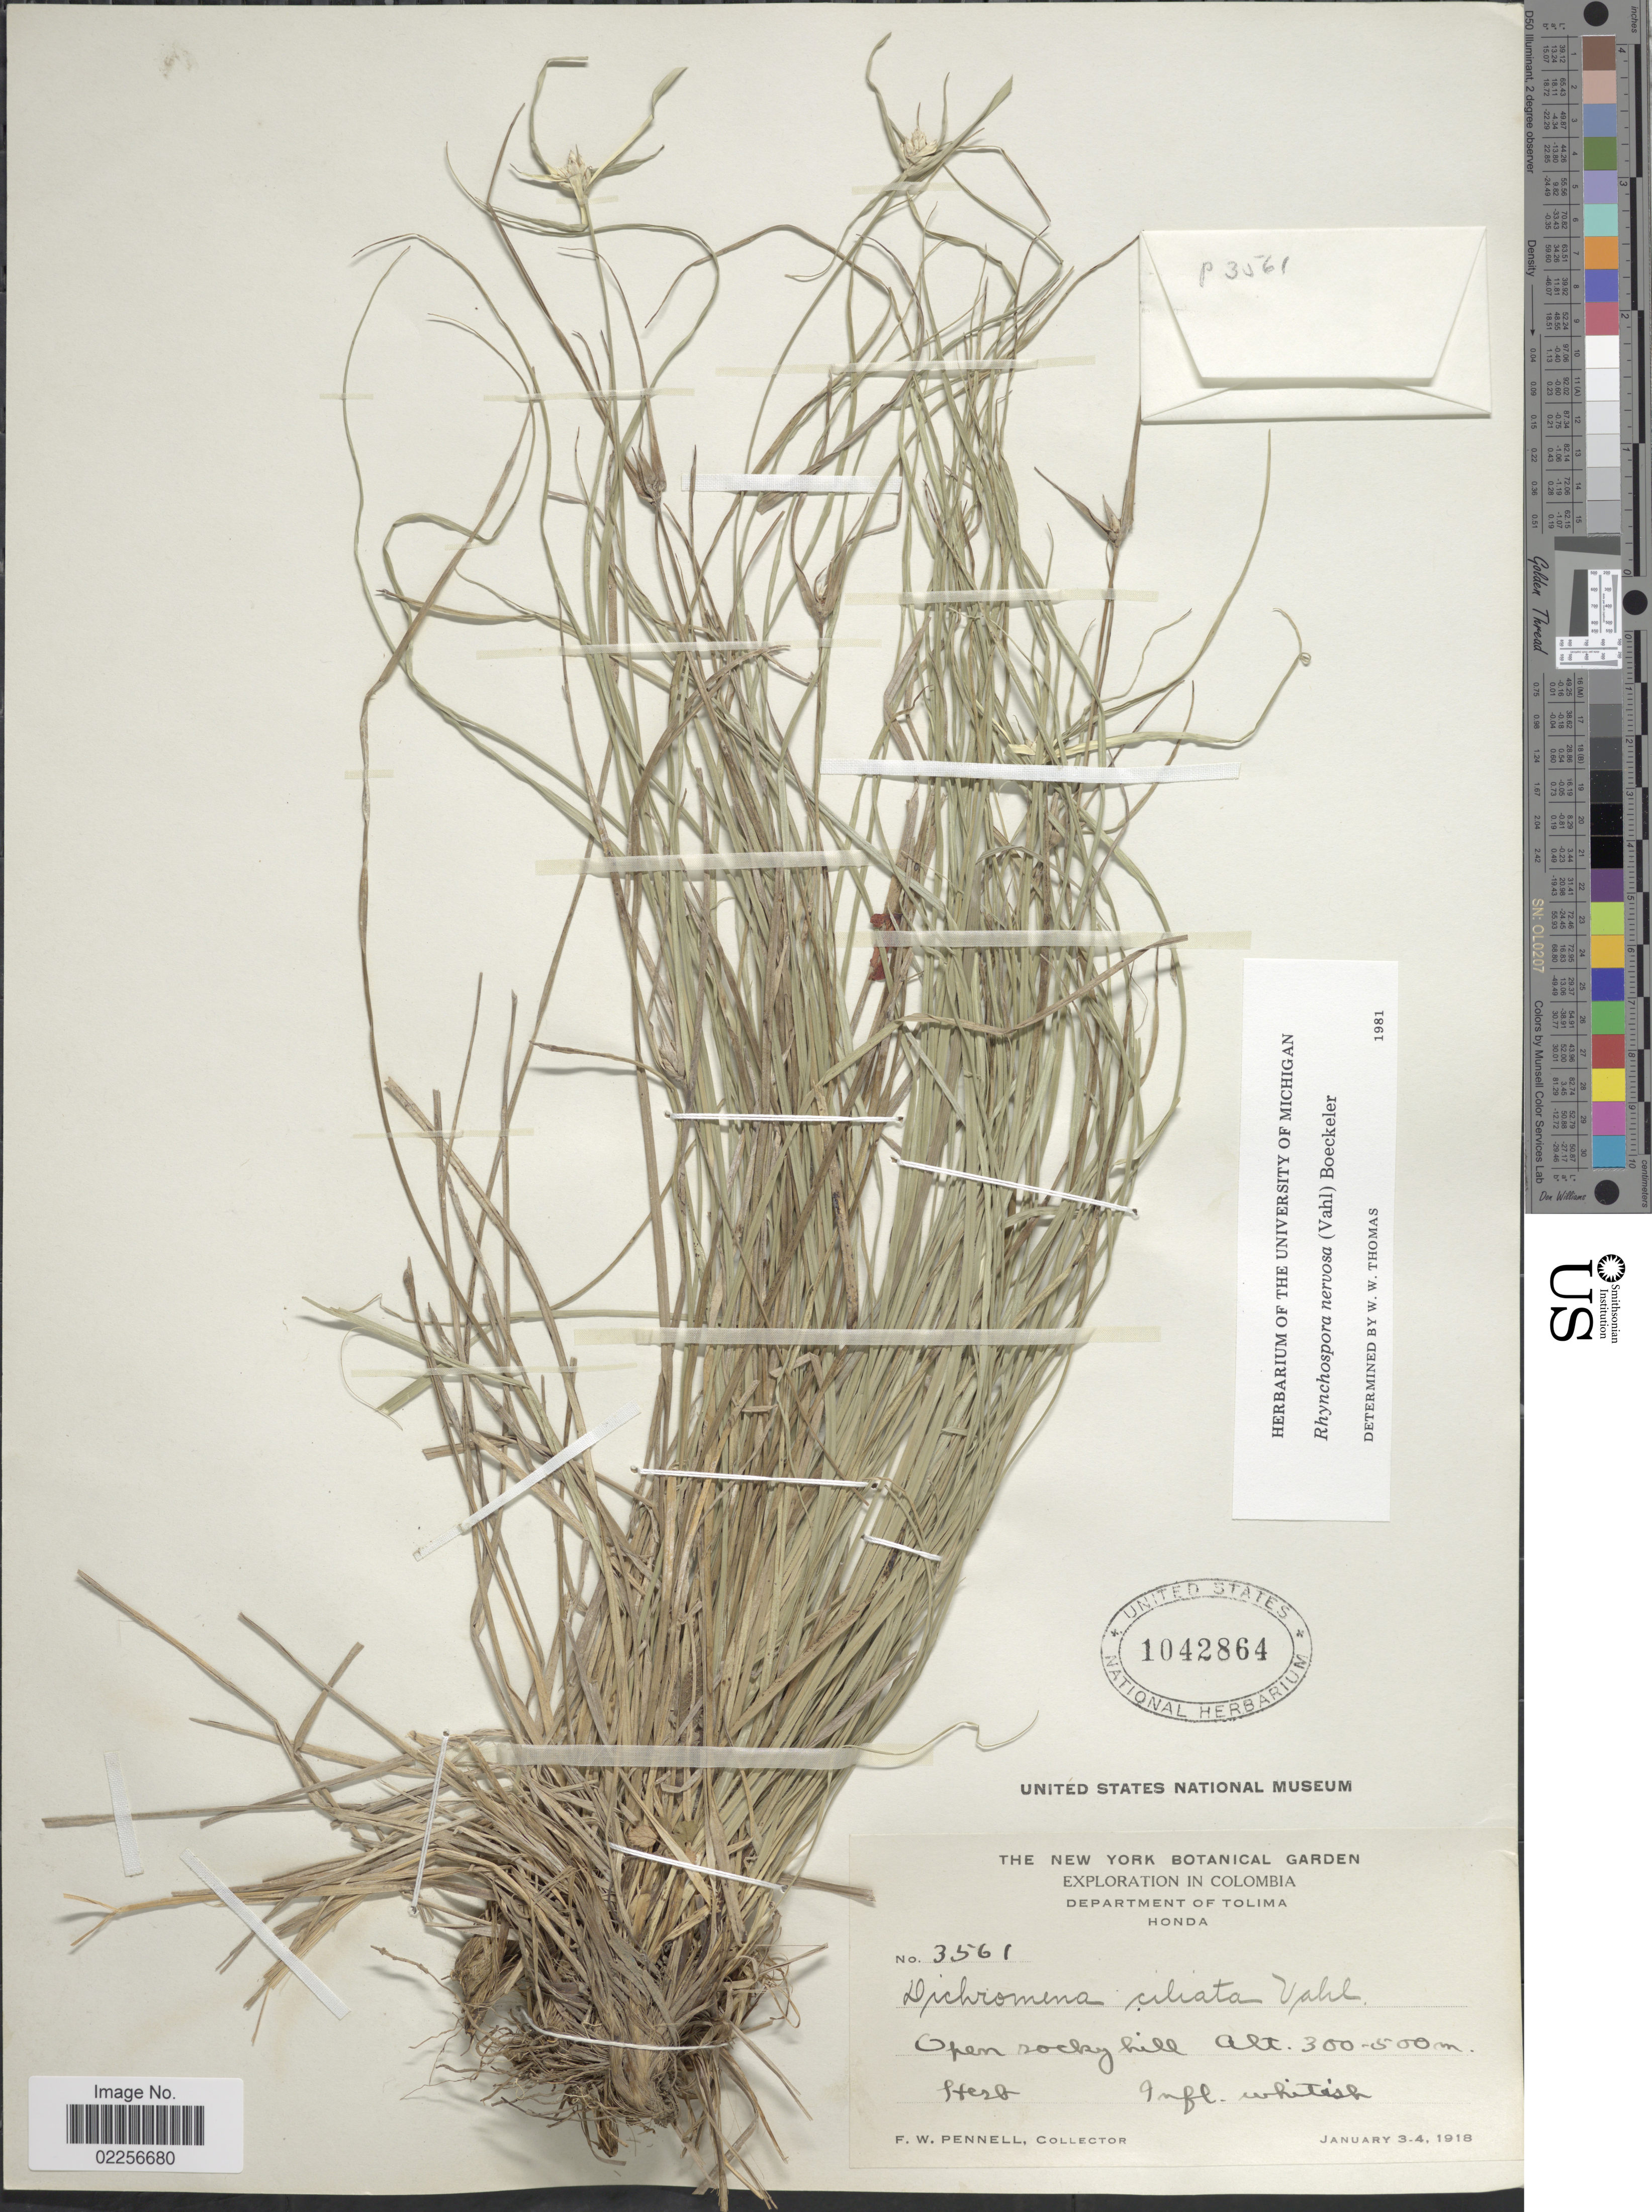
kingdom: Plantae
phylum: Tracheophyta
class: Liliopsida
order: Poales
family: Cyperaceae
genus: Rhynchospora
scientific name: Rhynchospora nervosa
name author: (Vahl) Boeckeler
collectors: F. W. Pennell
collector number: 3561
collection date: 1918-01-03/1918-01-04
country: Colombia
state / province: Tolima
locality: Honda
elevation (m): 300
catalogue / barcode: US 1042864